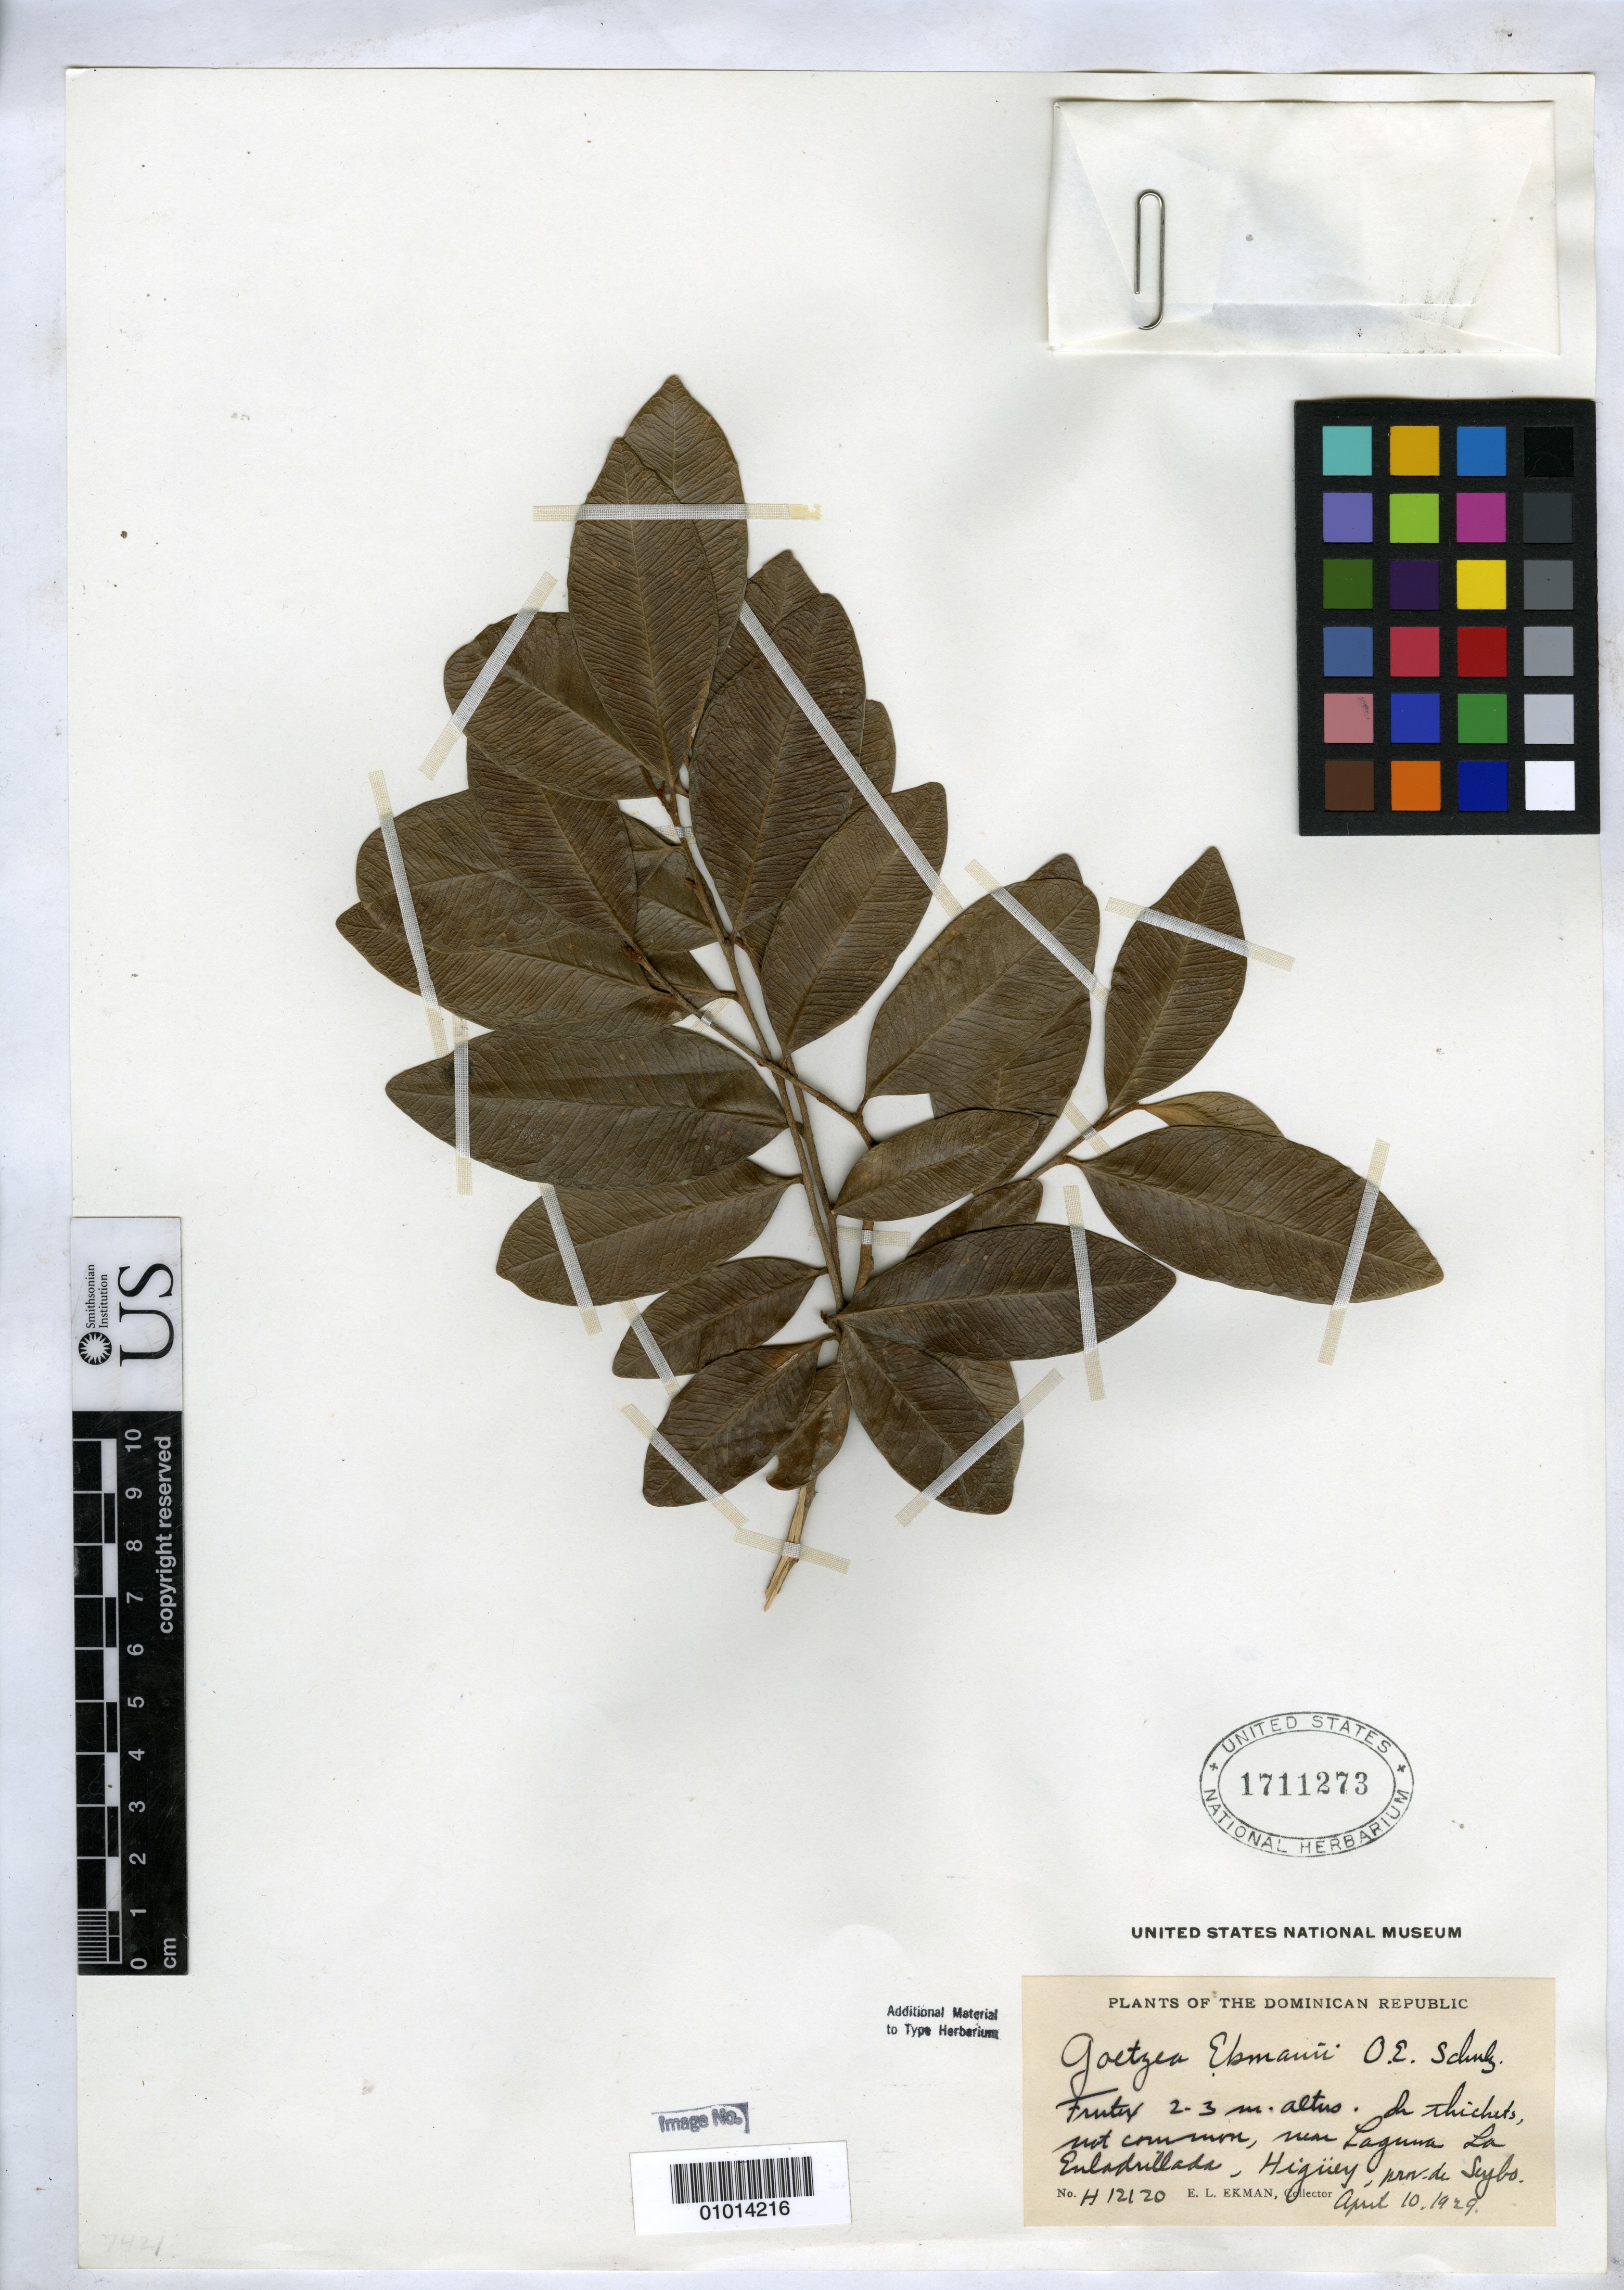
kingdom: Plantae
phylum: Tracheophyta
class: Magnoliopsida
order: Solanales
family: Solanaceae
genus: Goetzea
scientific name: Goetzea ekmanii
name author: O.E. Schulz in O.C. Schmidt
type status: Syntype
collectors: E. L. Ekman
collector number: H12120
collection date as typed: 10 Apr 1929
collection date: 1929-04-10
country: Dominican Republic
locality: Near Laguna La Enladrillada.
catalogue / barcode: US 1711273